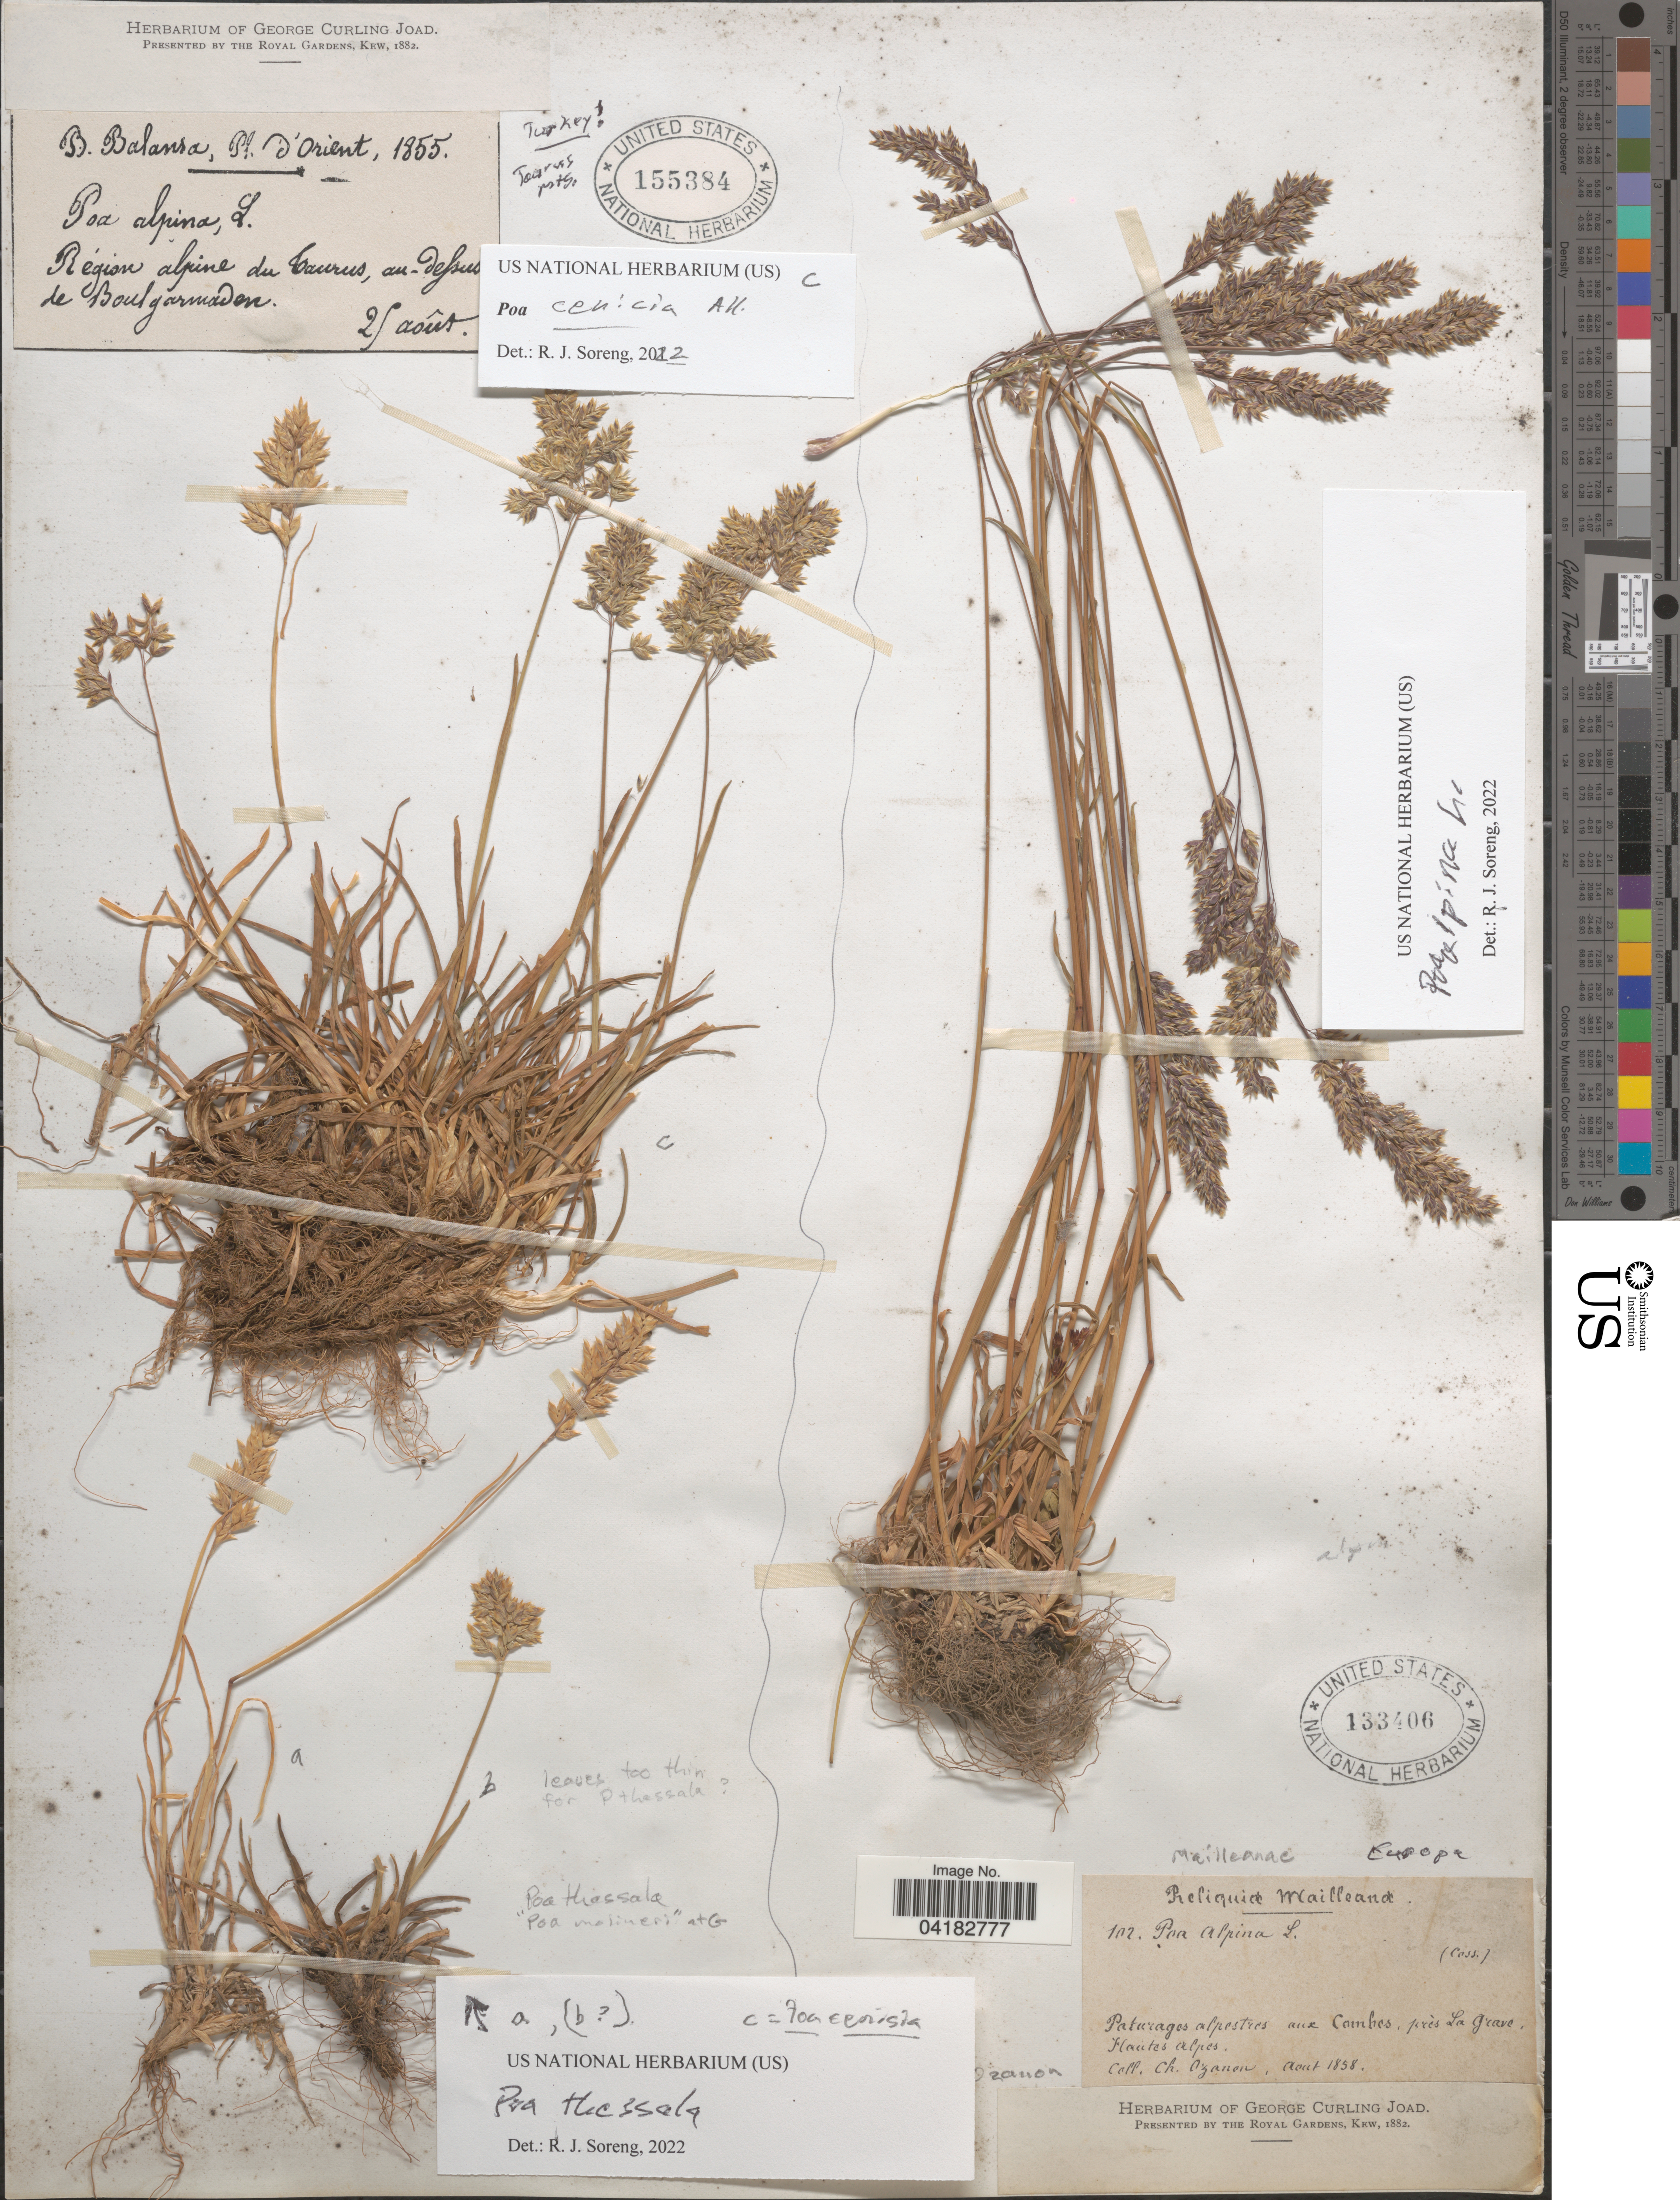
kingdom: Plantae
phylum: Tracheophyta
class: Liliopsida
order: Poales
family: Poaceae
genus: Poa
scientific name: Poa alpina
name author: L.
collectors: C. Ozanon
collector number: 102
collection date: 1858-08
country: France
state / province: Provence-Alpes-Côte d'Azur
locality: Paturages alpestres aux Combes, près La Grave, Hautes Alpes.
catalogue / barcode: US 133406